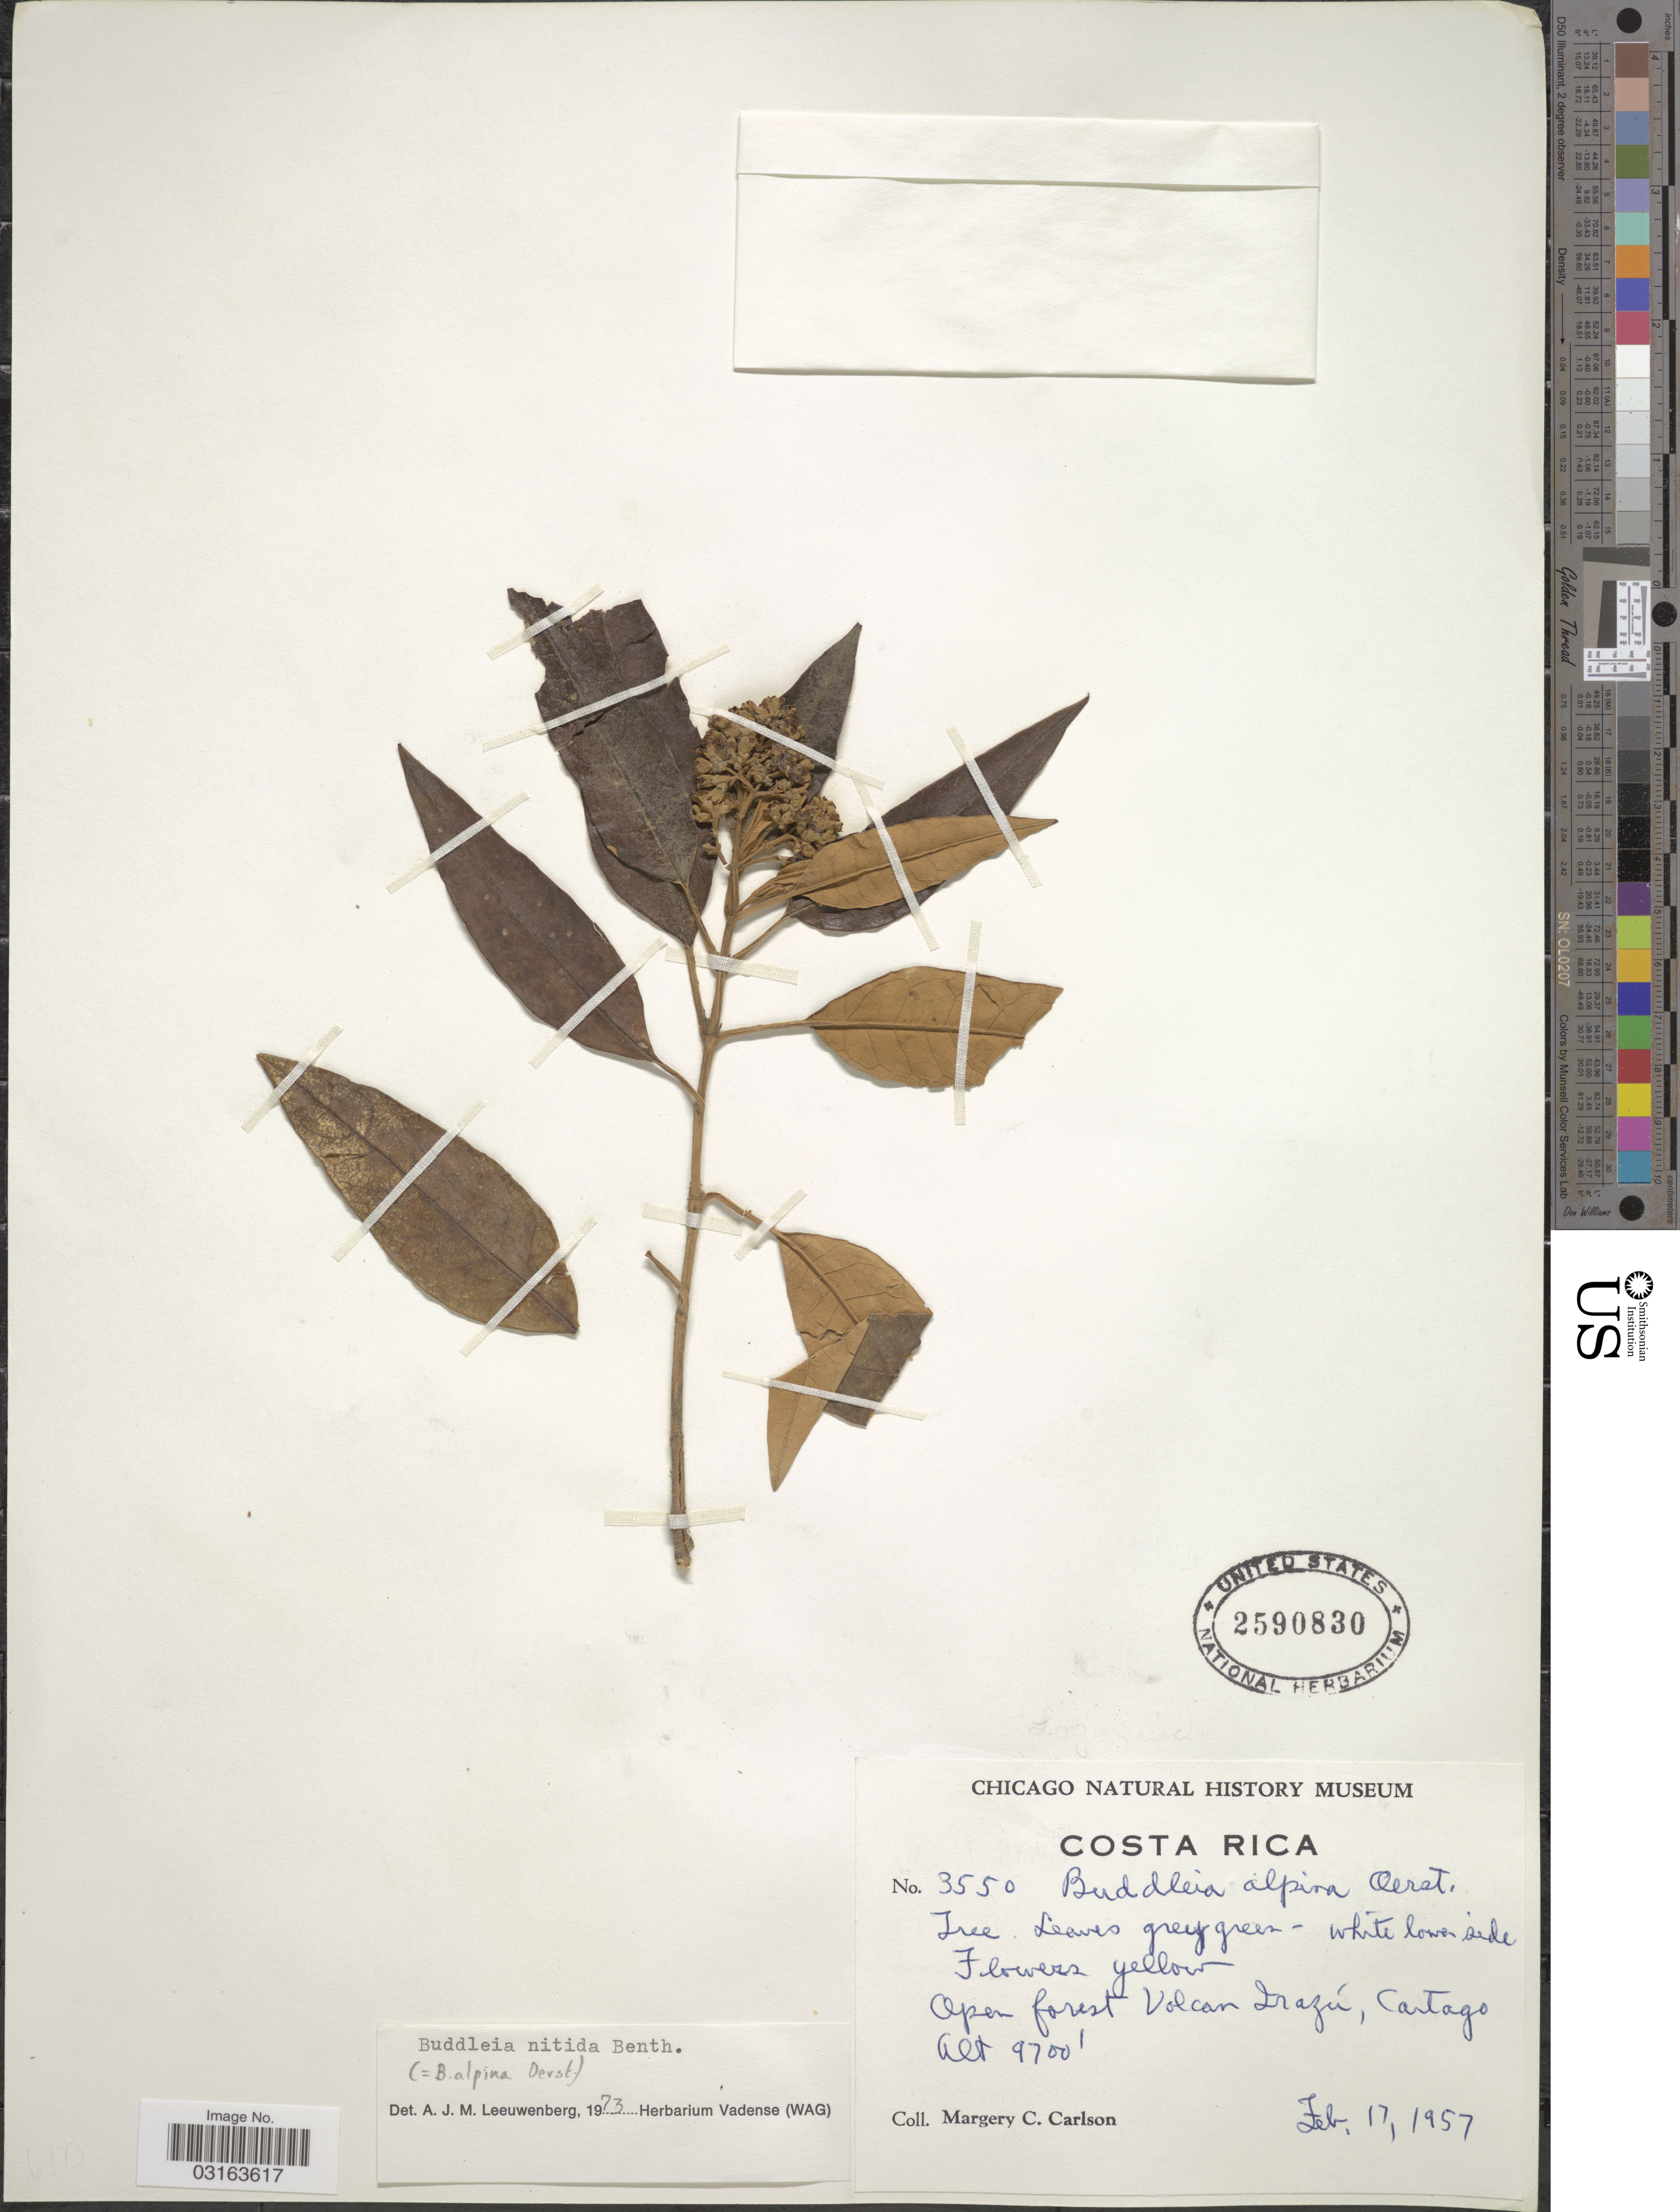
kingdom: Plantae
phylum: Tracheophyta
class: Magnoliopsida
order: Lamiales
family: Scrophulariaceae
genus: Buddleja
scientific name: Buddleja nitida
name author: Benth.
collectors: M. C. Carlson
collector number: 3550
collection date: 1957-02-17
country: Costa Rica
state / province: Cartago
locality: Open forest Volcan Irazú.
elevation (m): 2957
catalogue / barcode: US 2590830